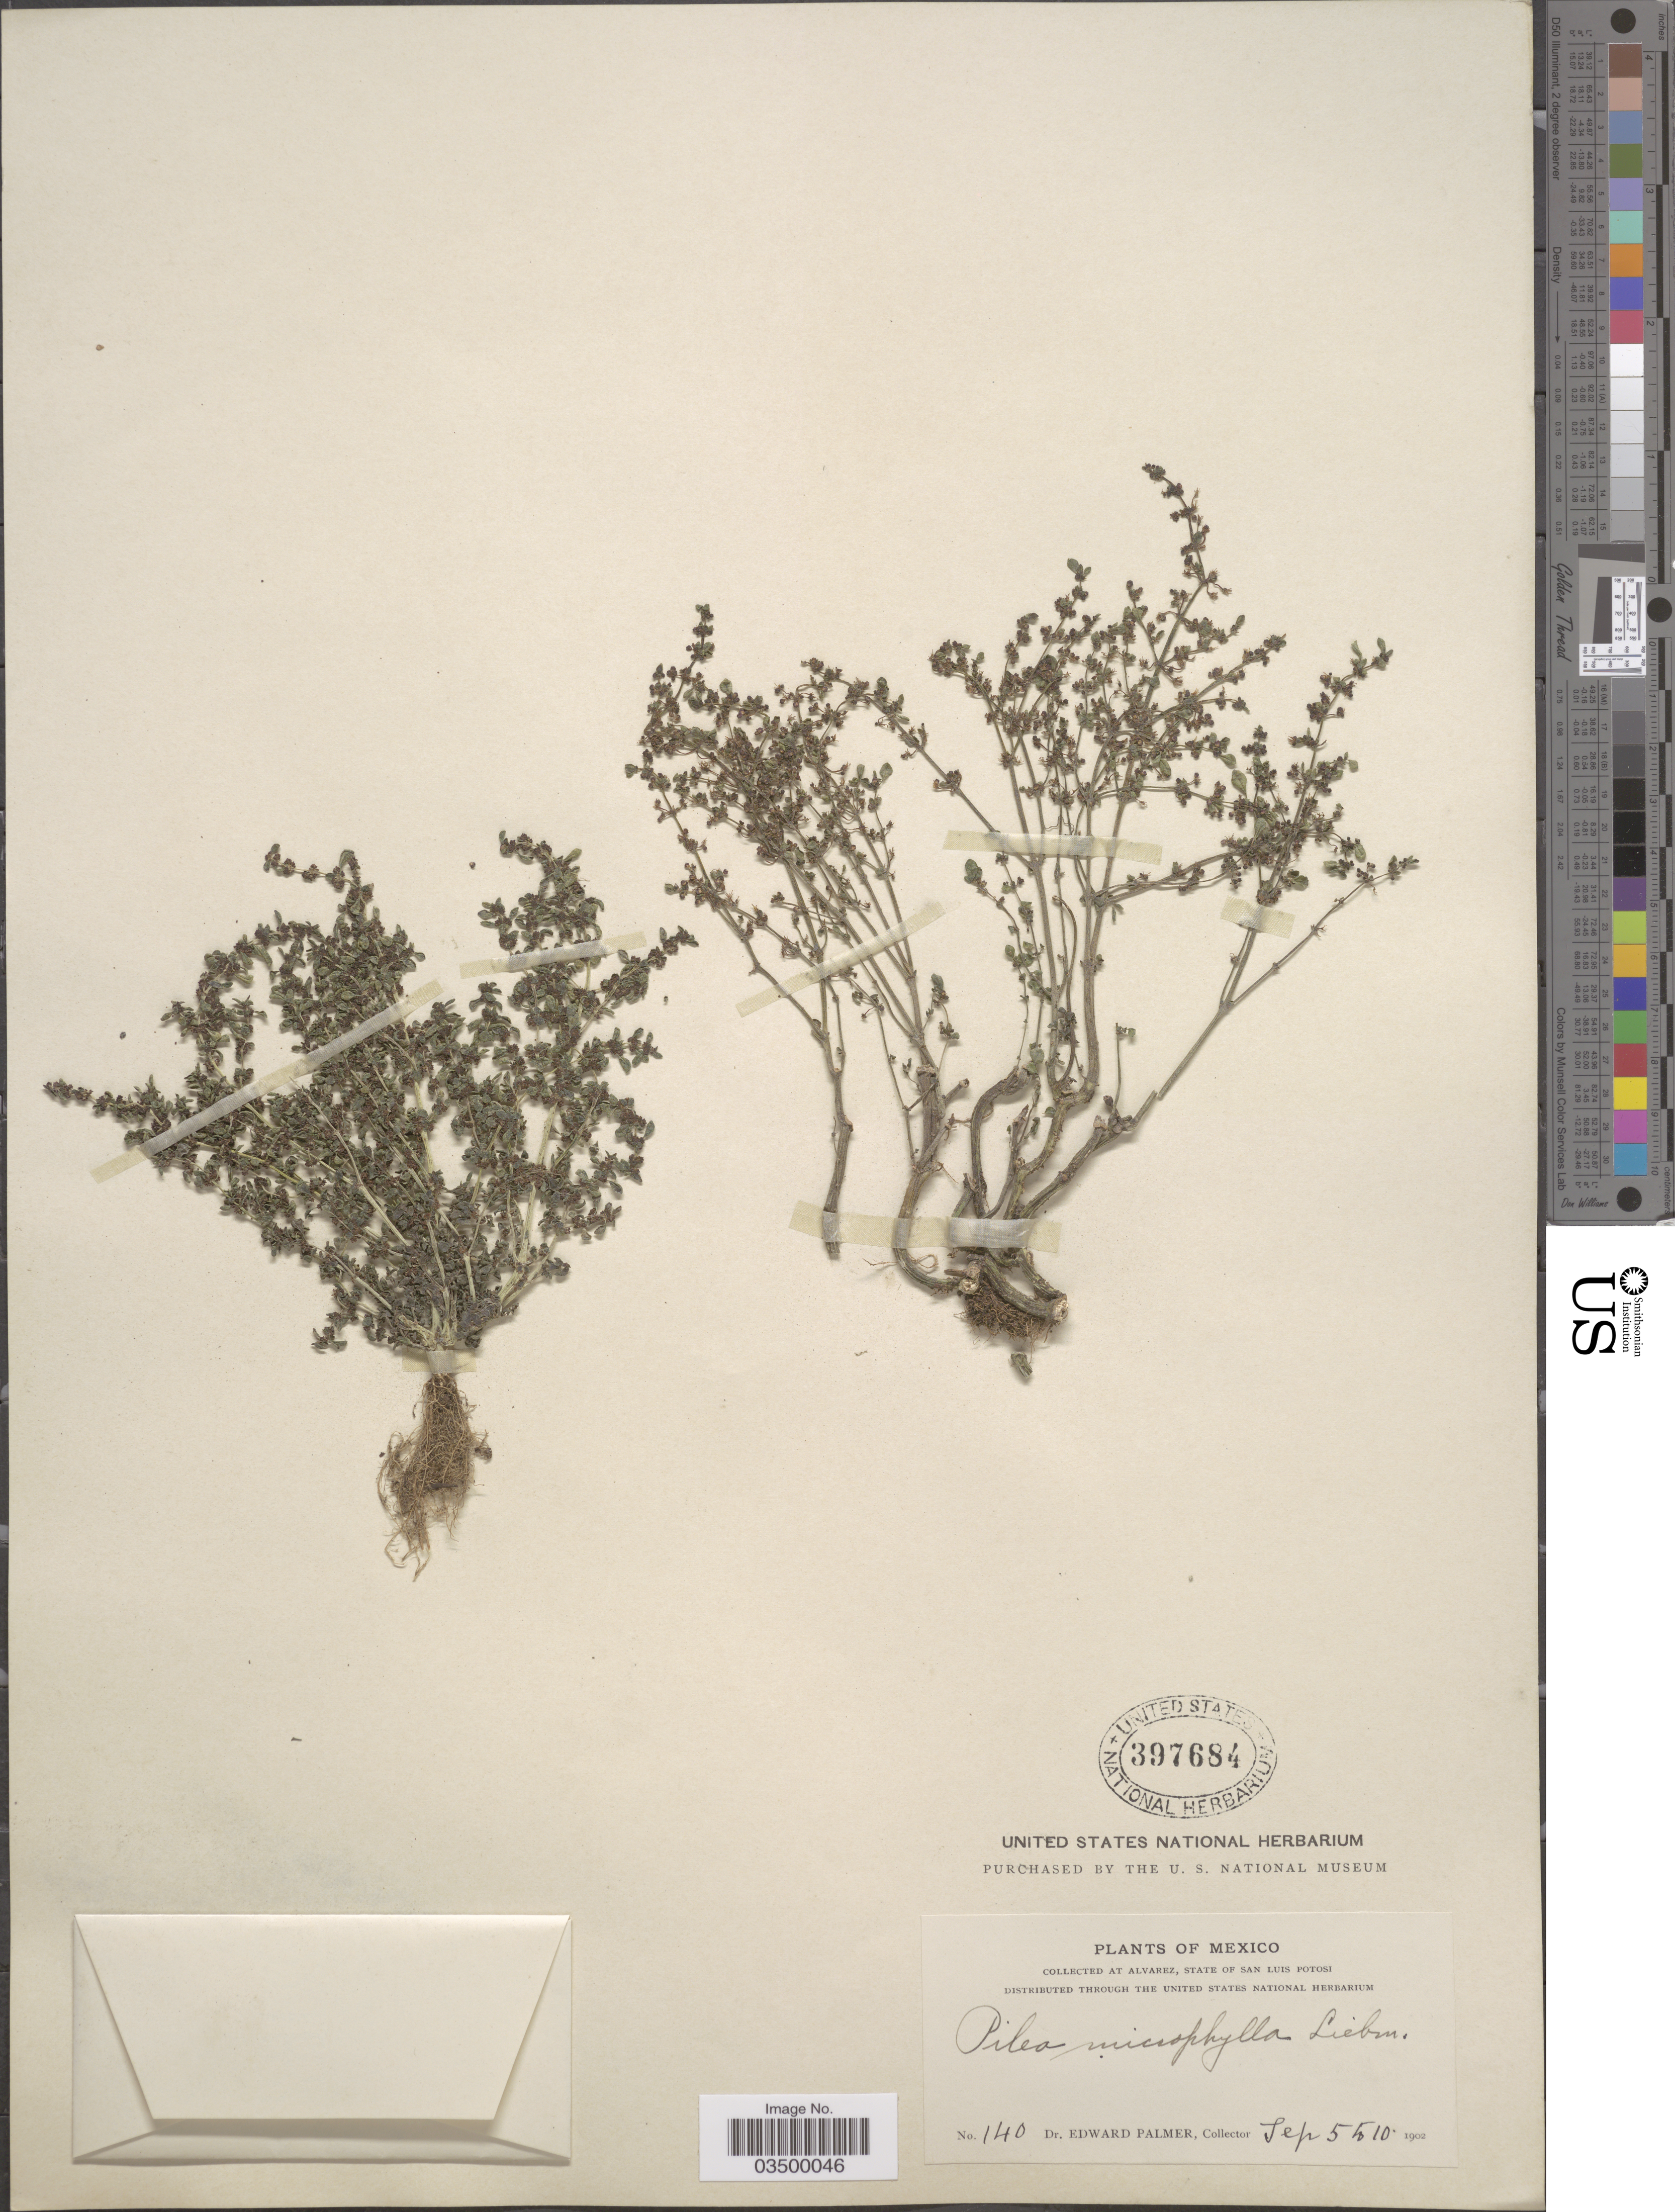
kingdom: Plantae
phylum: Tracheophyta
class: Magnoliopsida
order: Rosales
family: Urticaceae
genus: Pilea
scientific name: Pilea microphylla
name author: (L.) Liebm.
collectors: E. Palmer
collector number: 140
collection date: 1902-09-05/1902-09-10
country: Mexico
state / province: San Luis Potosí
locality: At Alvarez.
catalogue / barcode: US 397684